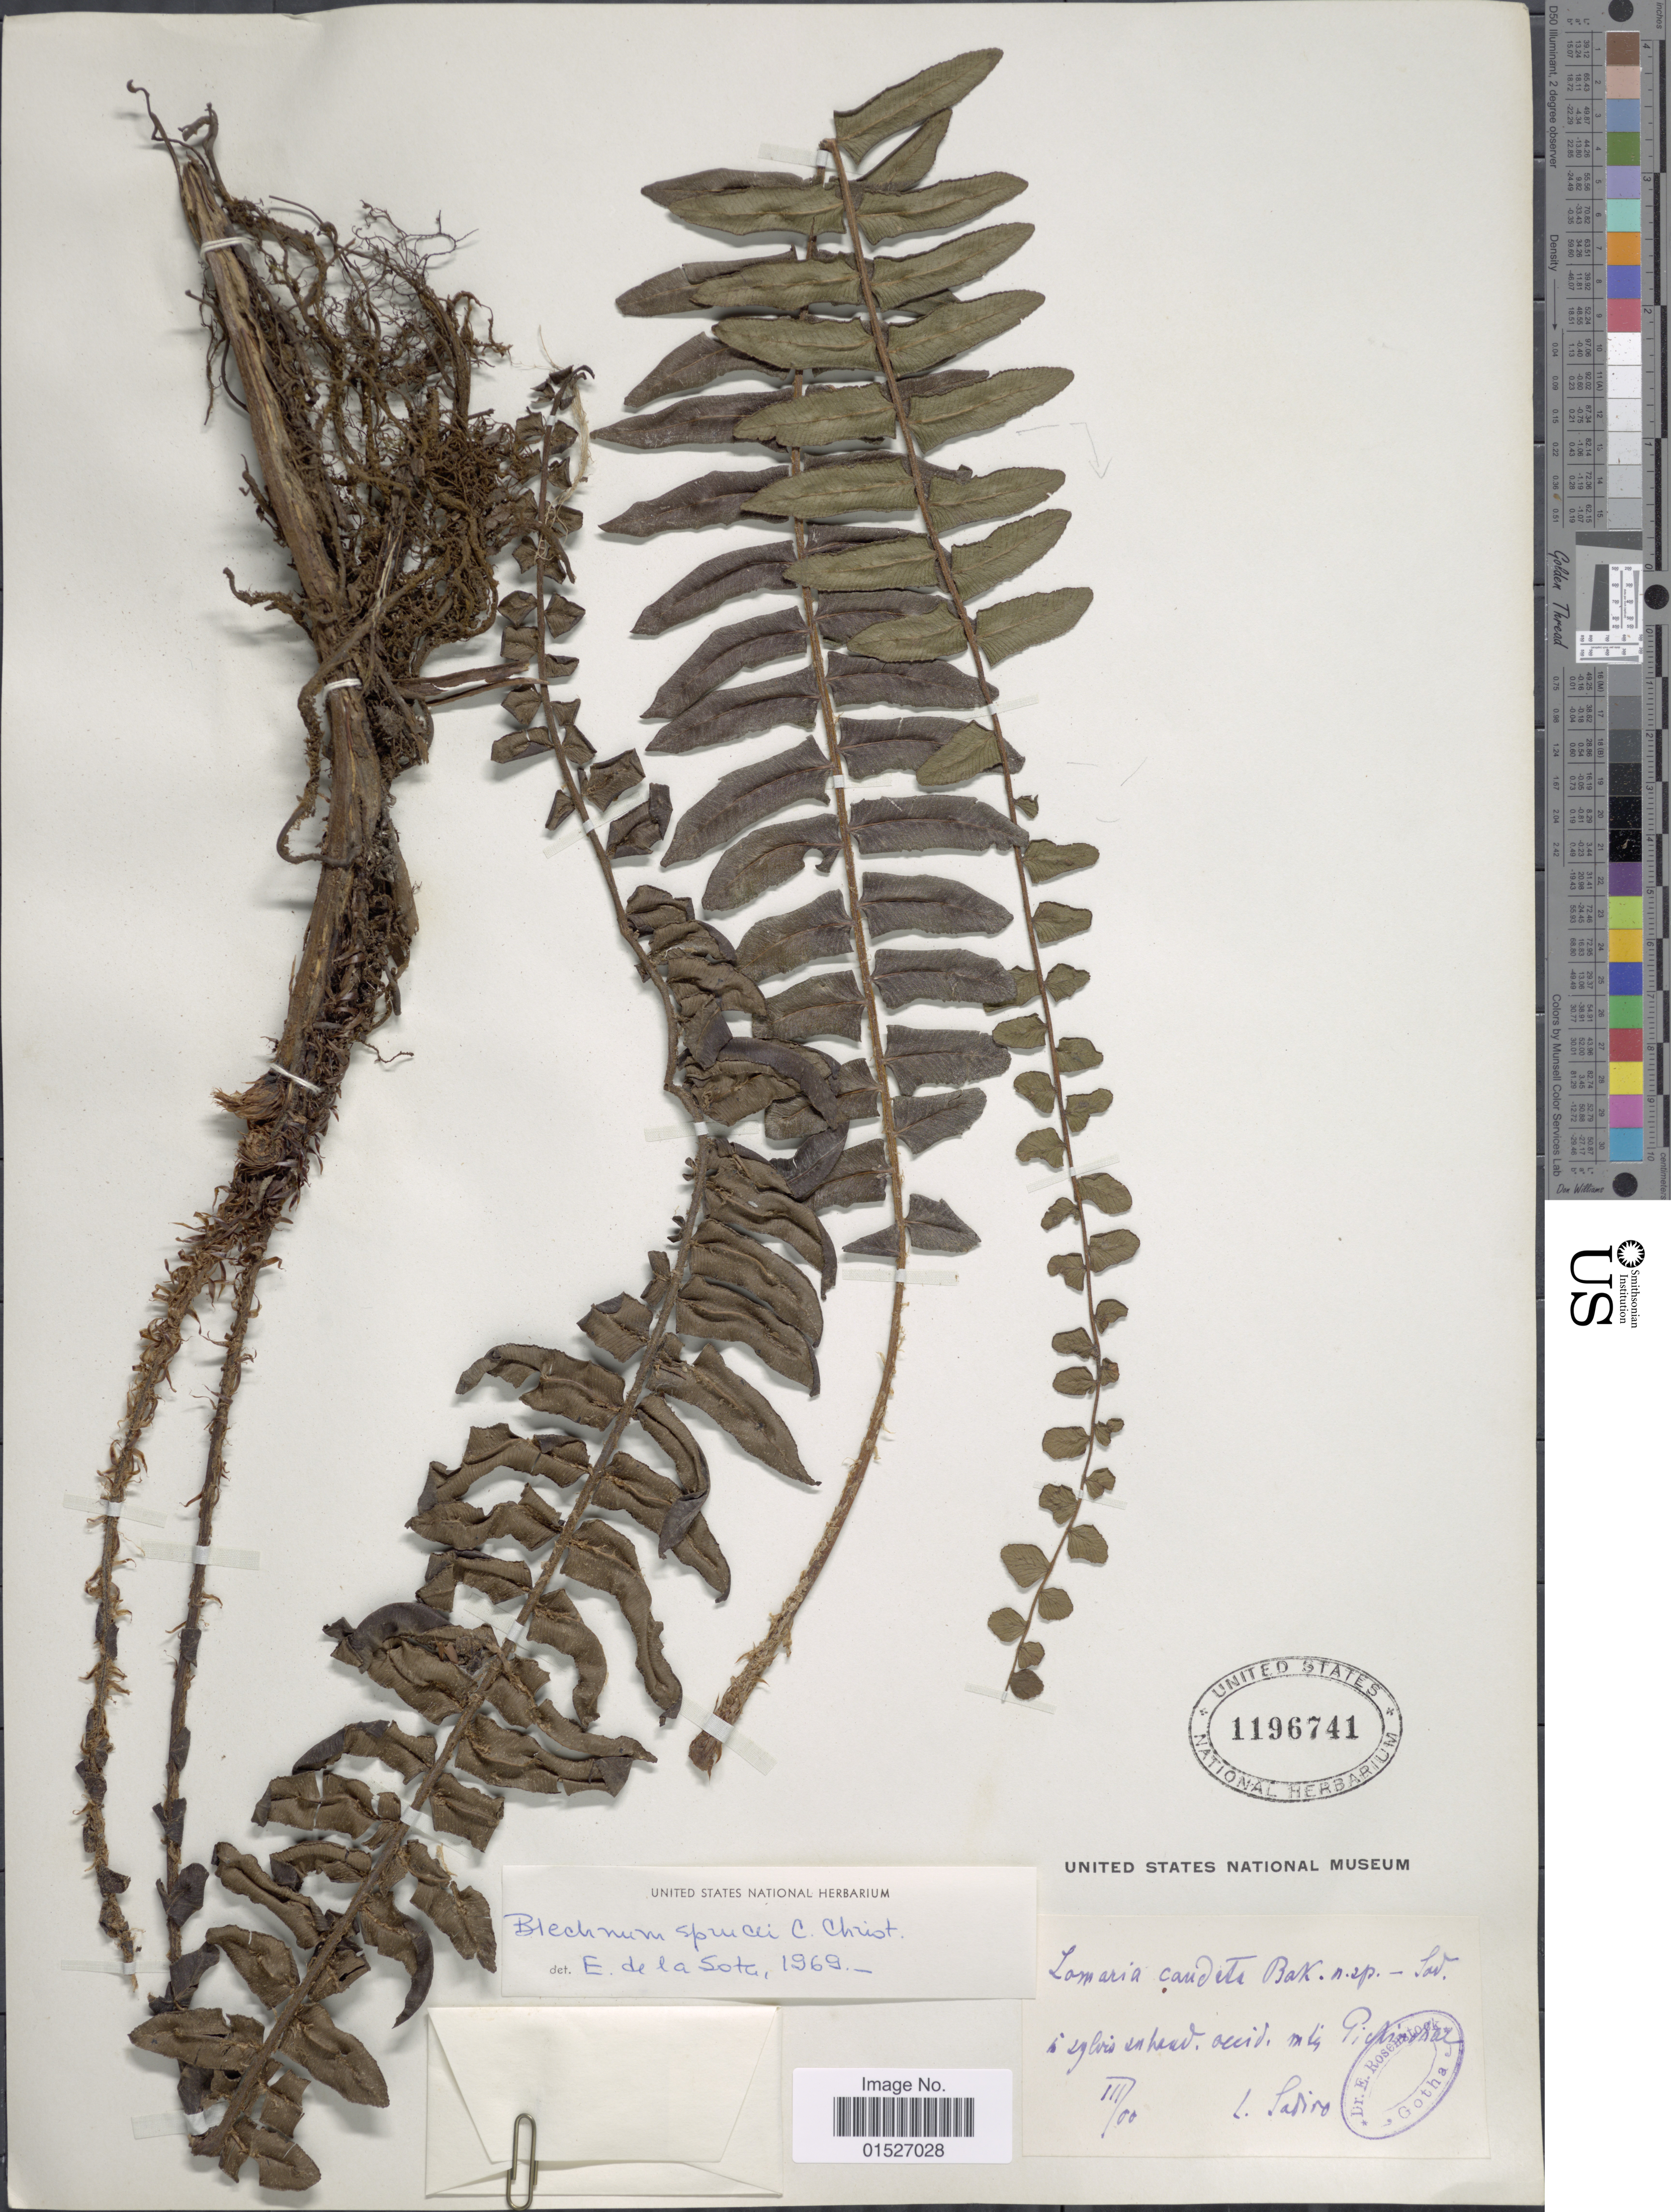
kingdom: Plantae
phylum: Tracheophyta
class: Polypodiopsida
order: Polypodiales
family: Blechnaceae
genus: Blechnum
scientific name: Blechnum sprucei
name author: C. Chr.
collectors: Sodiro, --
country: Ecuador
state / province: Pichincha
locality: In sylvis in head. occid.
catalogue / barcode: US 1196741